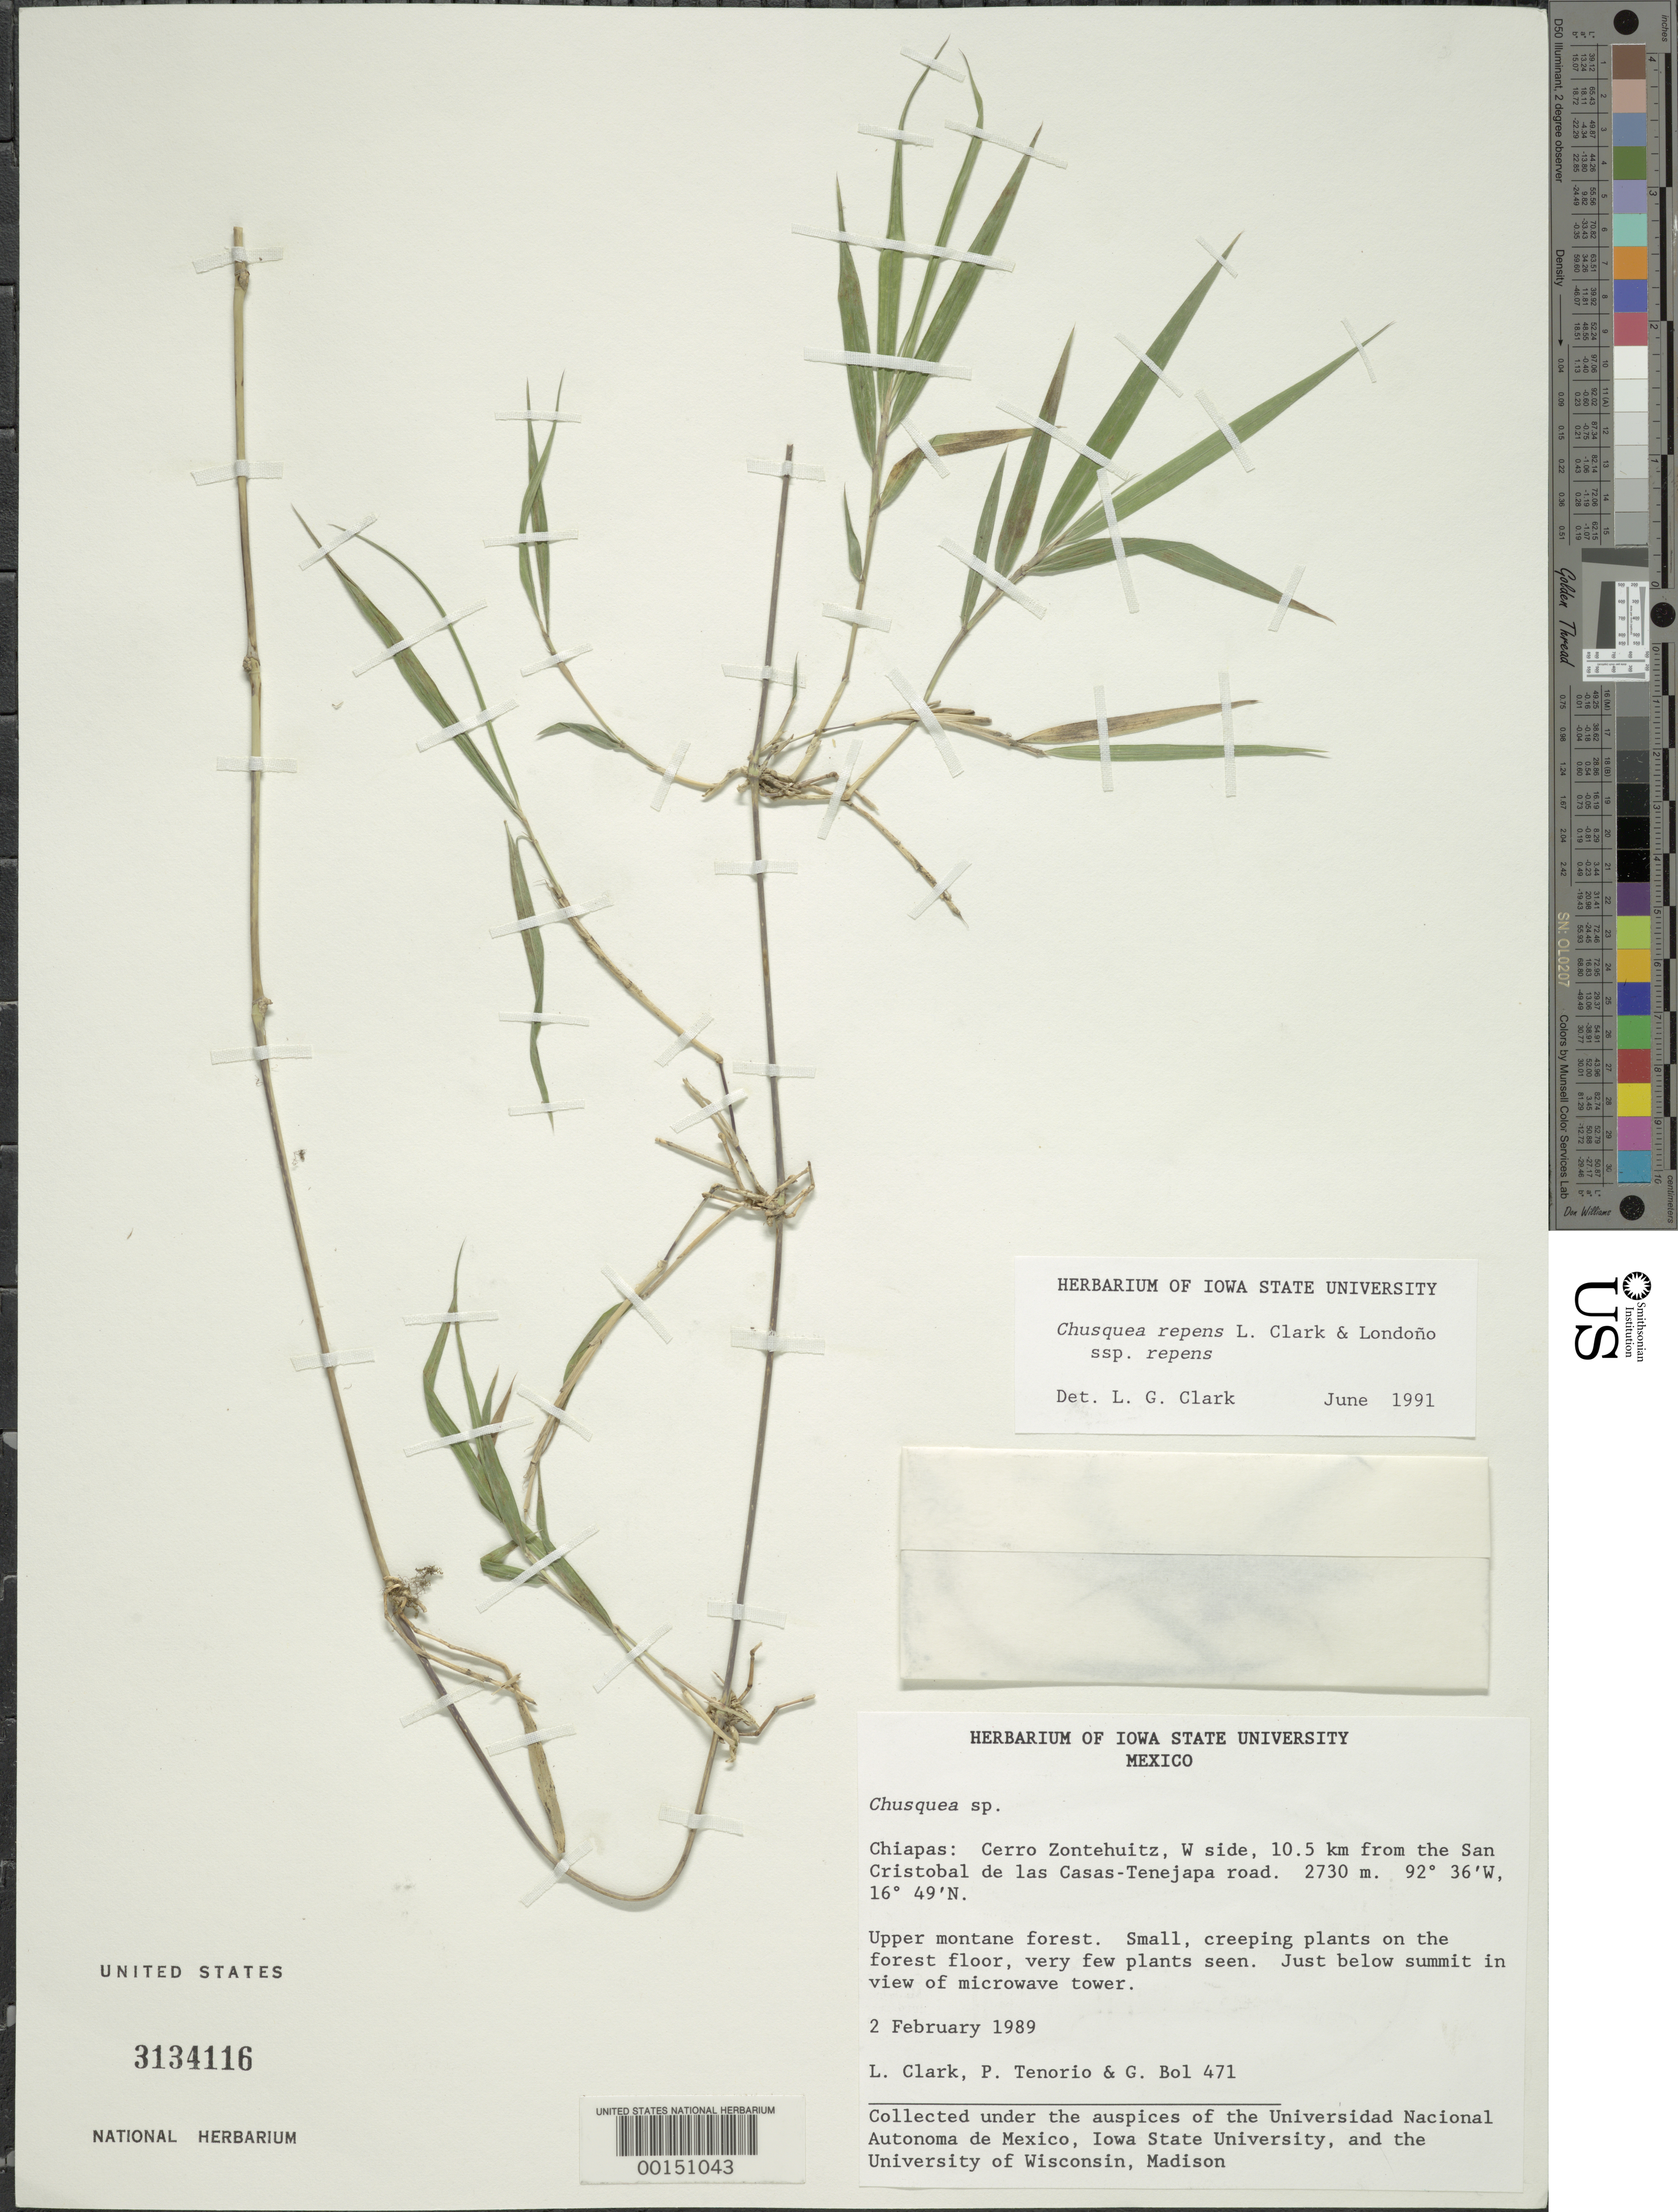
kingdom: Plantae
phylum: Tracheophyta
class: Liliopsida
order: Poales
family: Poaceae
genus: Chusquea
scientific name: Chusquea repens subsp. oaxacacensis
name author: L.G. Clark & Londoño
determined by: Clark, Lynn G., (ISC), Iowa State University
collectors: L. G. Clark, P. Tenorio L. & G. Bol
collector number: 471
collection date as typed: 02 Feb 1989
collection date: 1989-02-02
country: Mexico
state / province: Chiapas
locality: Cerro Zontehuitz, W side, 10.5 km. from the San Cristobal de las Casas - Tenejapa road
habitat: Upper montane forest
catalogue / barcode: US 3134116